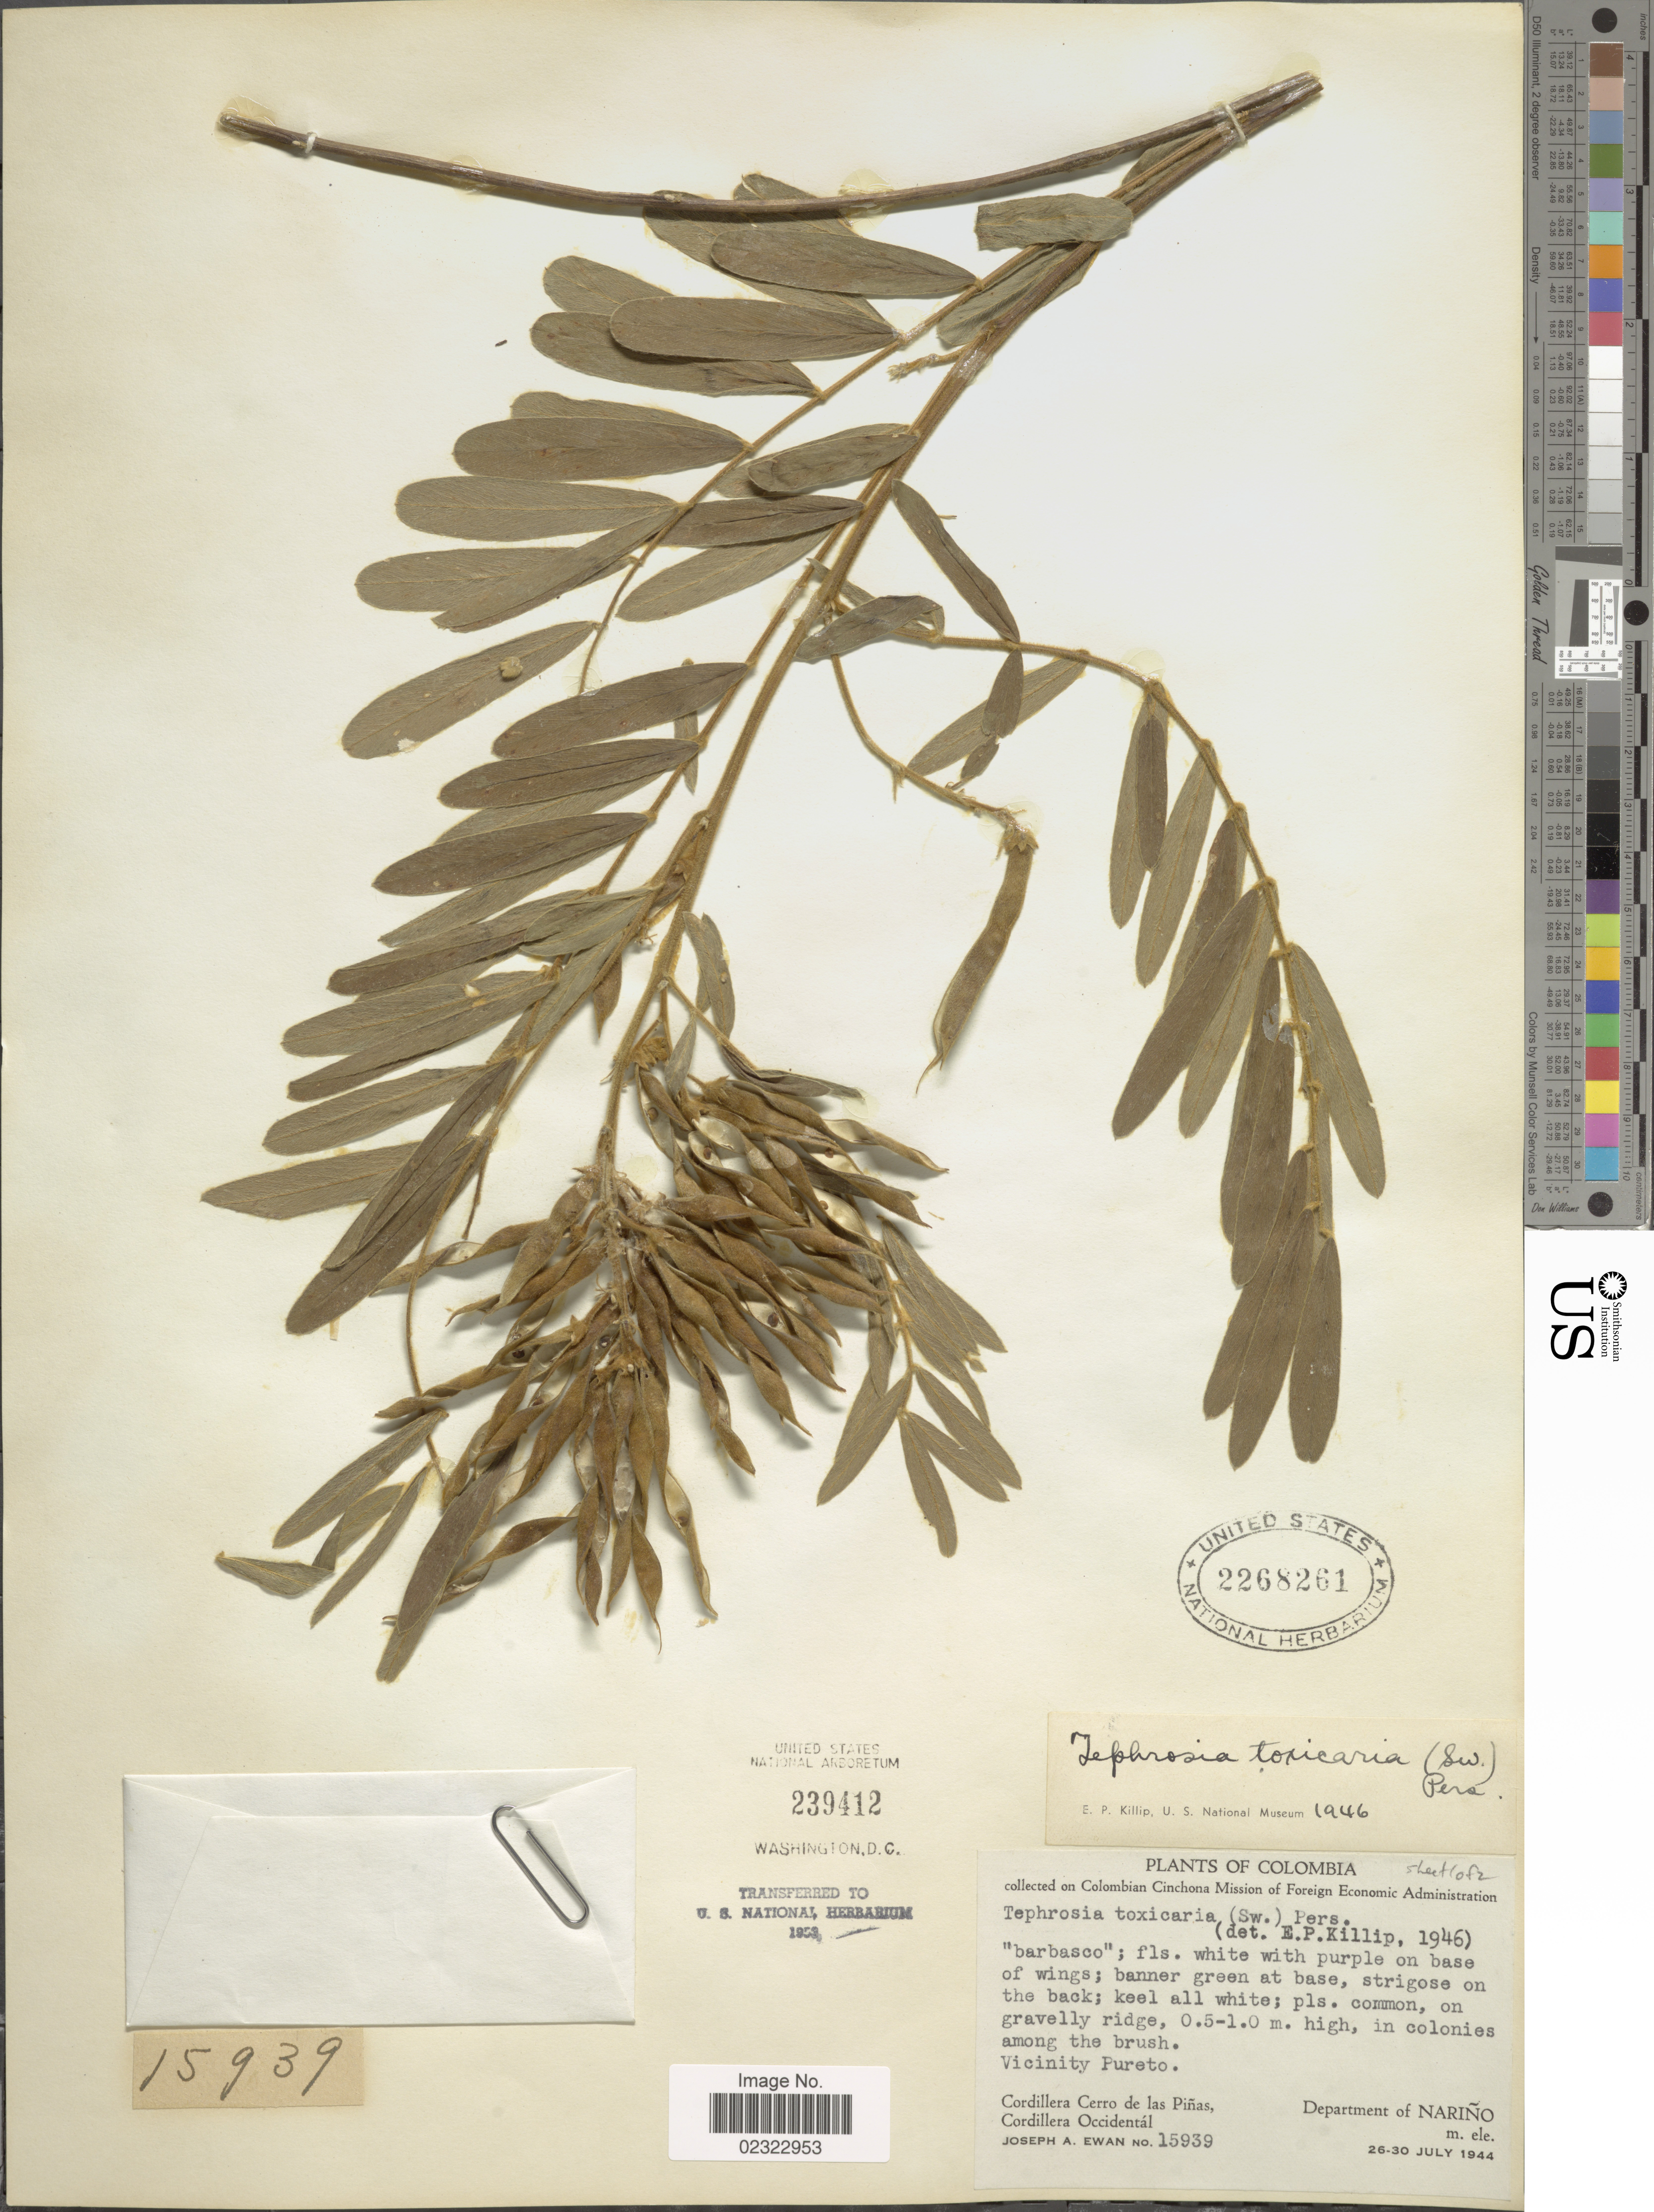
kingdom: Plantae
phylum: Tracheophyta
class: Magnoliopsida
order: Fabales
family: Fabaceae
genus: Tephrosia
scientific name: Tephrosia sinapou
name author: (Buc'hoz) A. Chev.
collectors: J. A. Ewan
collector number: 15939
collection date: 1944-07-26/1944-07-30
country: Colombia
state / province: Nariño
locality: Vicinity Pureto, Cordillera Cerro de las Pinas, Cordillera Occidental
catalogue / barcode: US 2268261